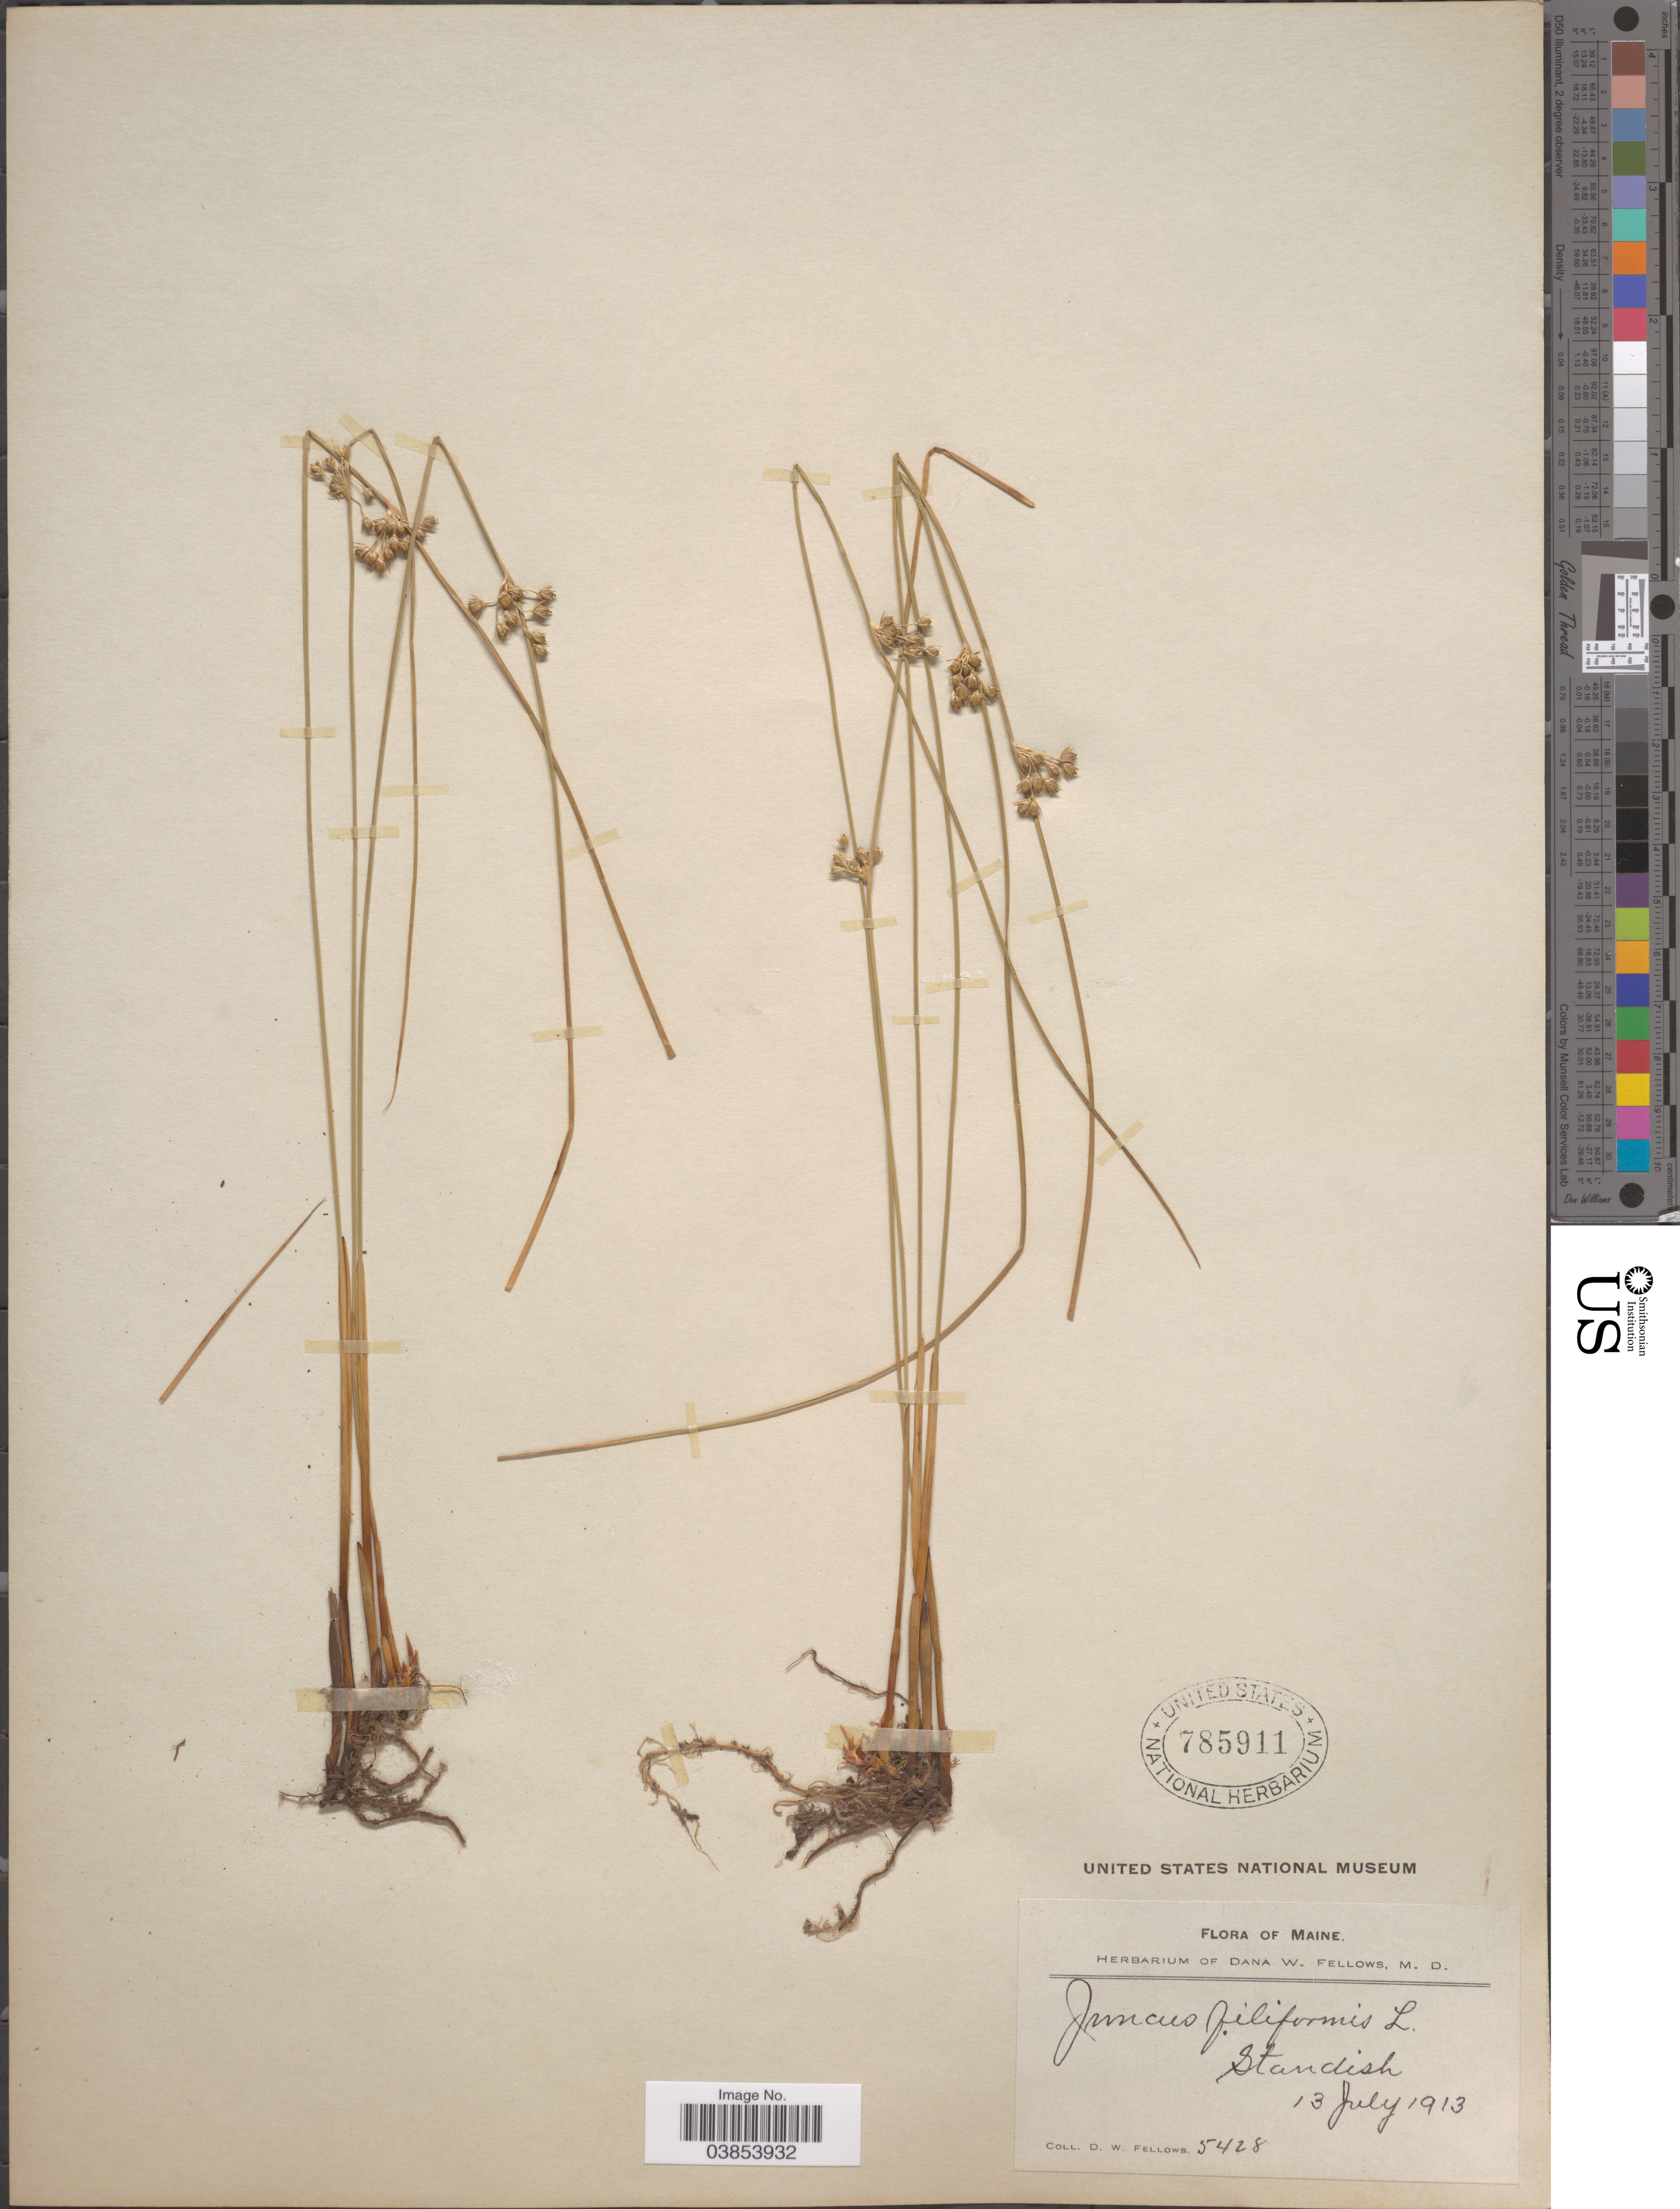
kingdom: Plantae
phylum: Tracheophyta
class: Liliopsida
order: Poales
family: Juncaceae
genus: Juncus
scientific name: Juncus filiformis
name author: L.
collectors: D. W. Fellows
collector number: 5428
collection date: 1913-07-13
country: United States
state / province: Maine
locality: Standish.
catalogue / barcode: US 785911